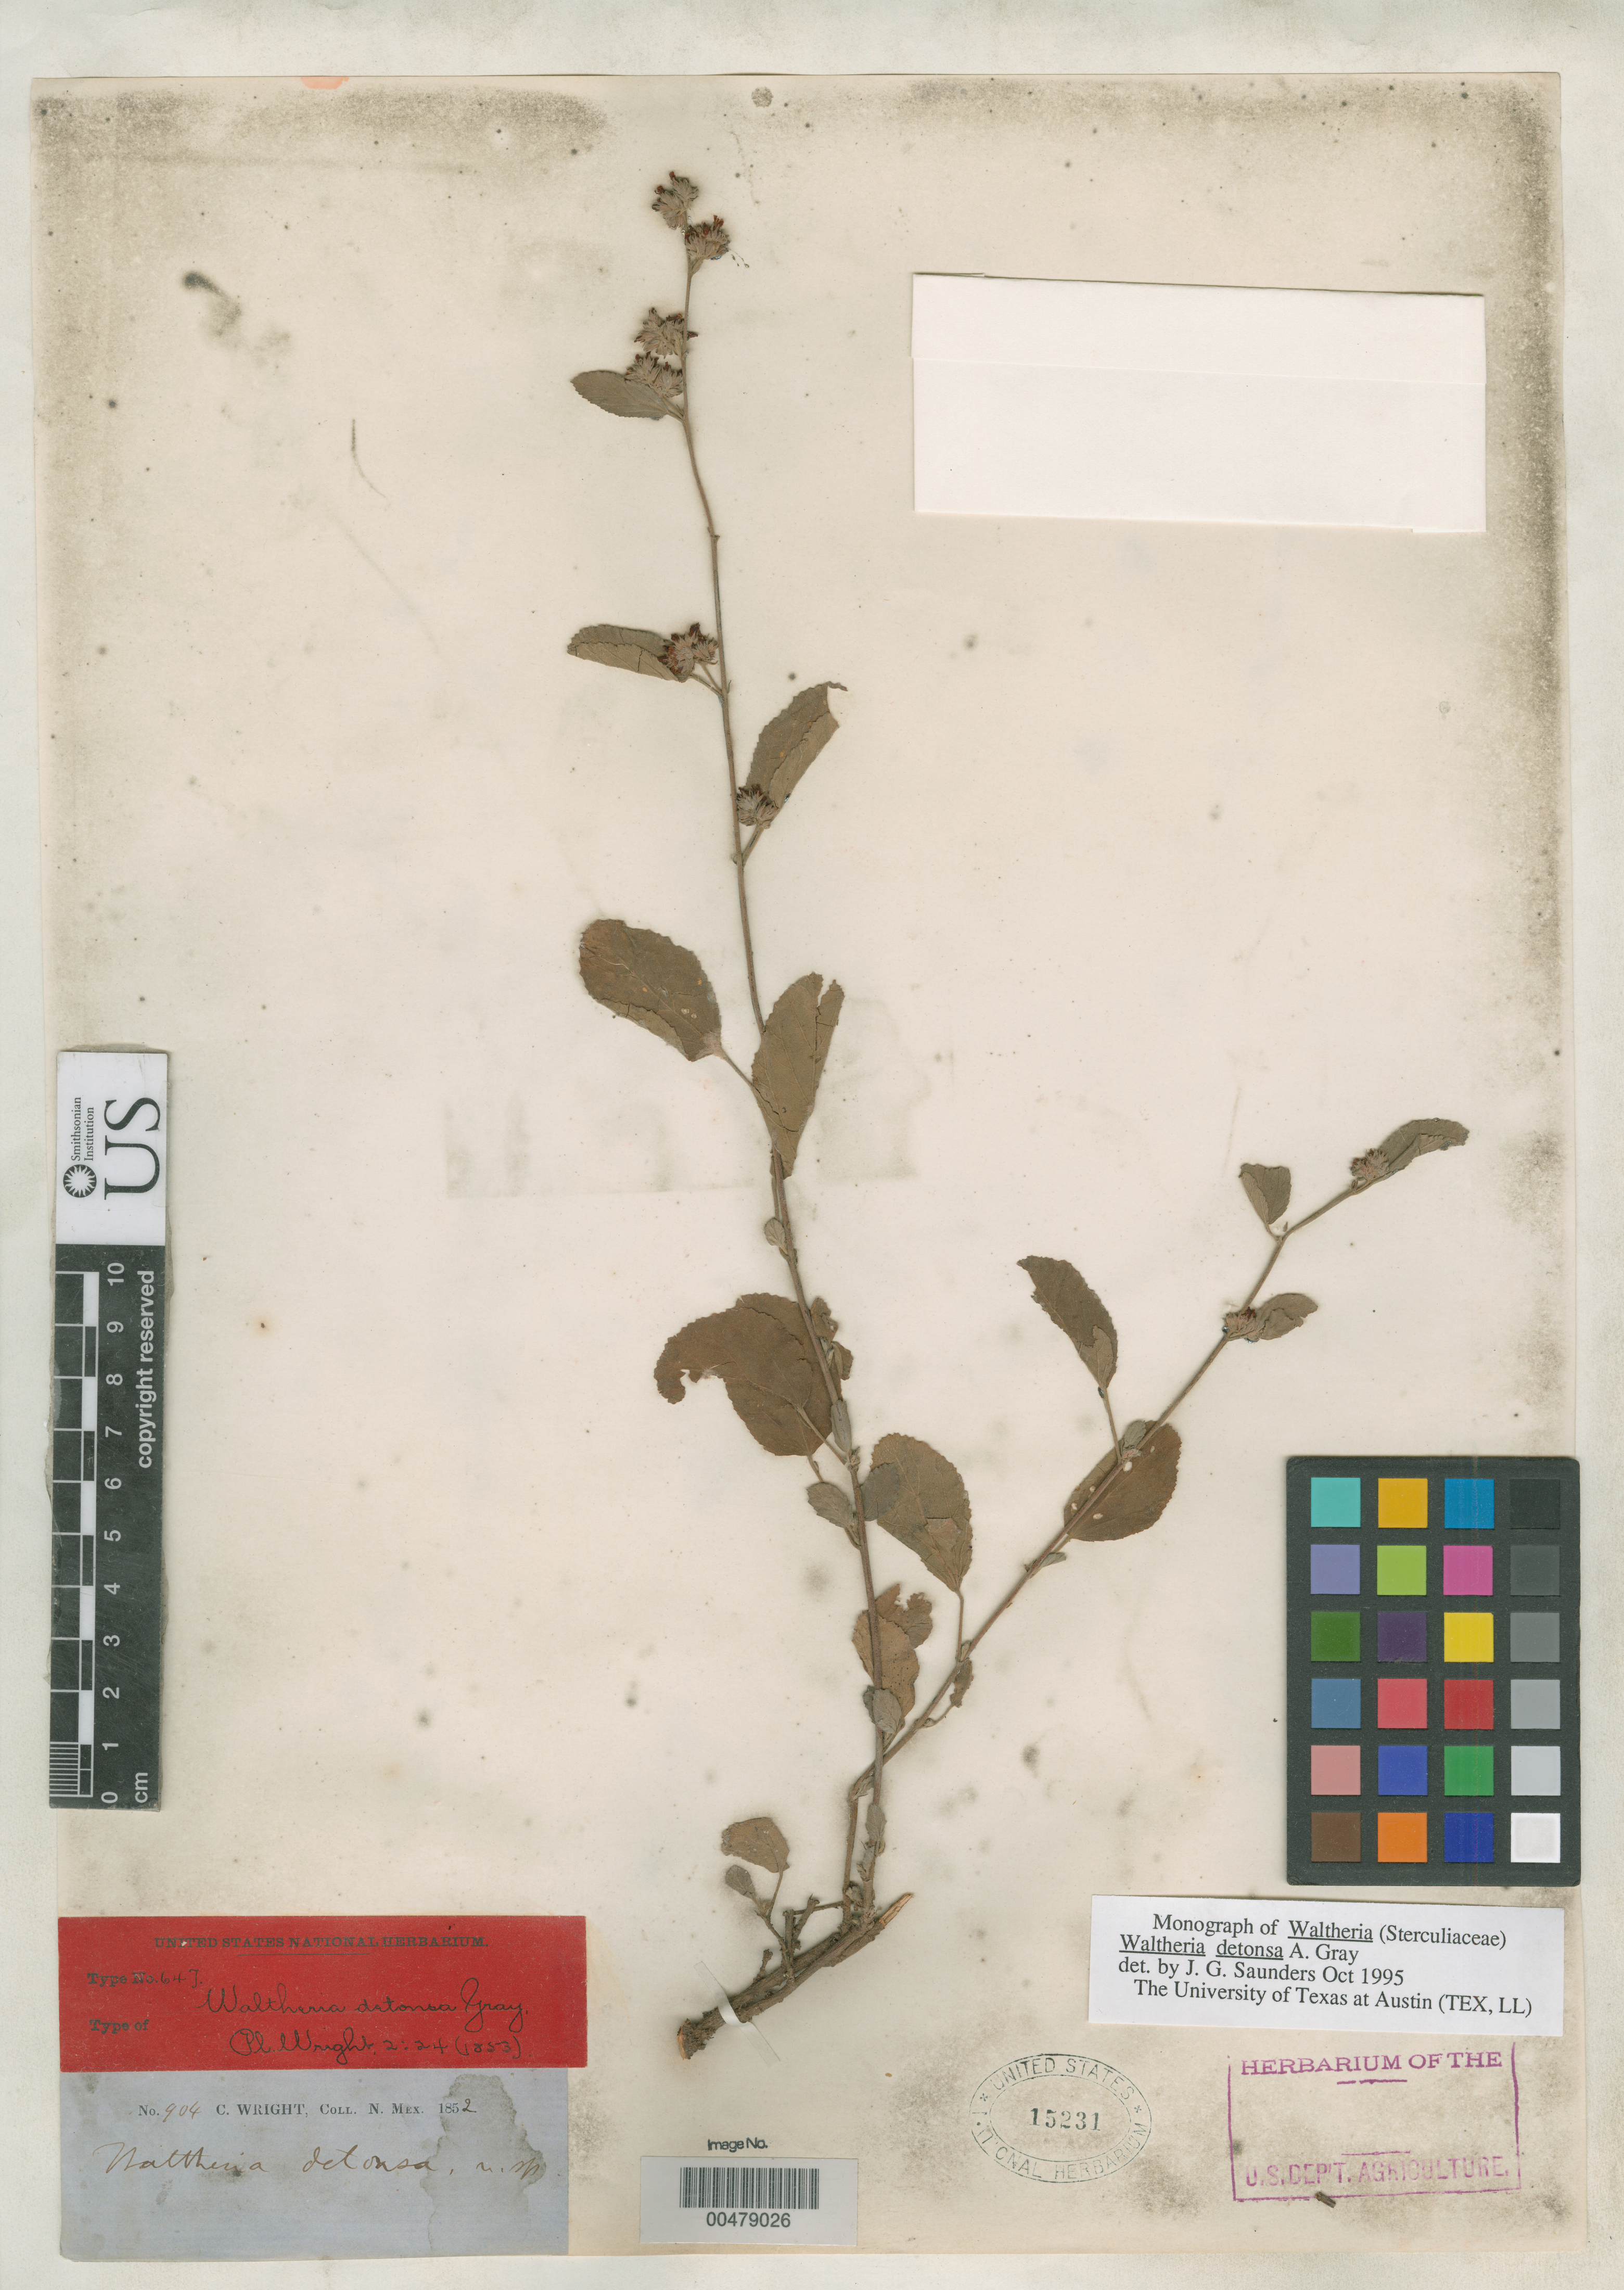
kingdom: Plantae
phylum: Tracheophyta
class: Magnoliopsida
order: Malvales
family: Malvaceae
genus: Waltheria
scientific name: Waltheria detonsa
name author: A. Gray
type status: Type Collection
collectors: C. Wright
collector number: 904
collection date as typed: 1852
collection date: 1852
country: Mexico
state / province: Sonora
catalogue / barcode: US 15231